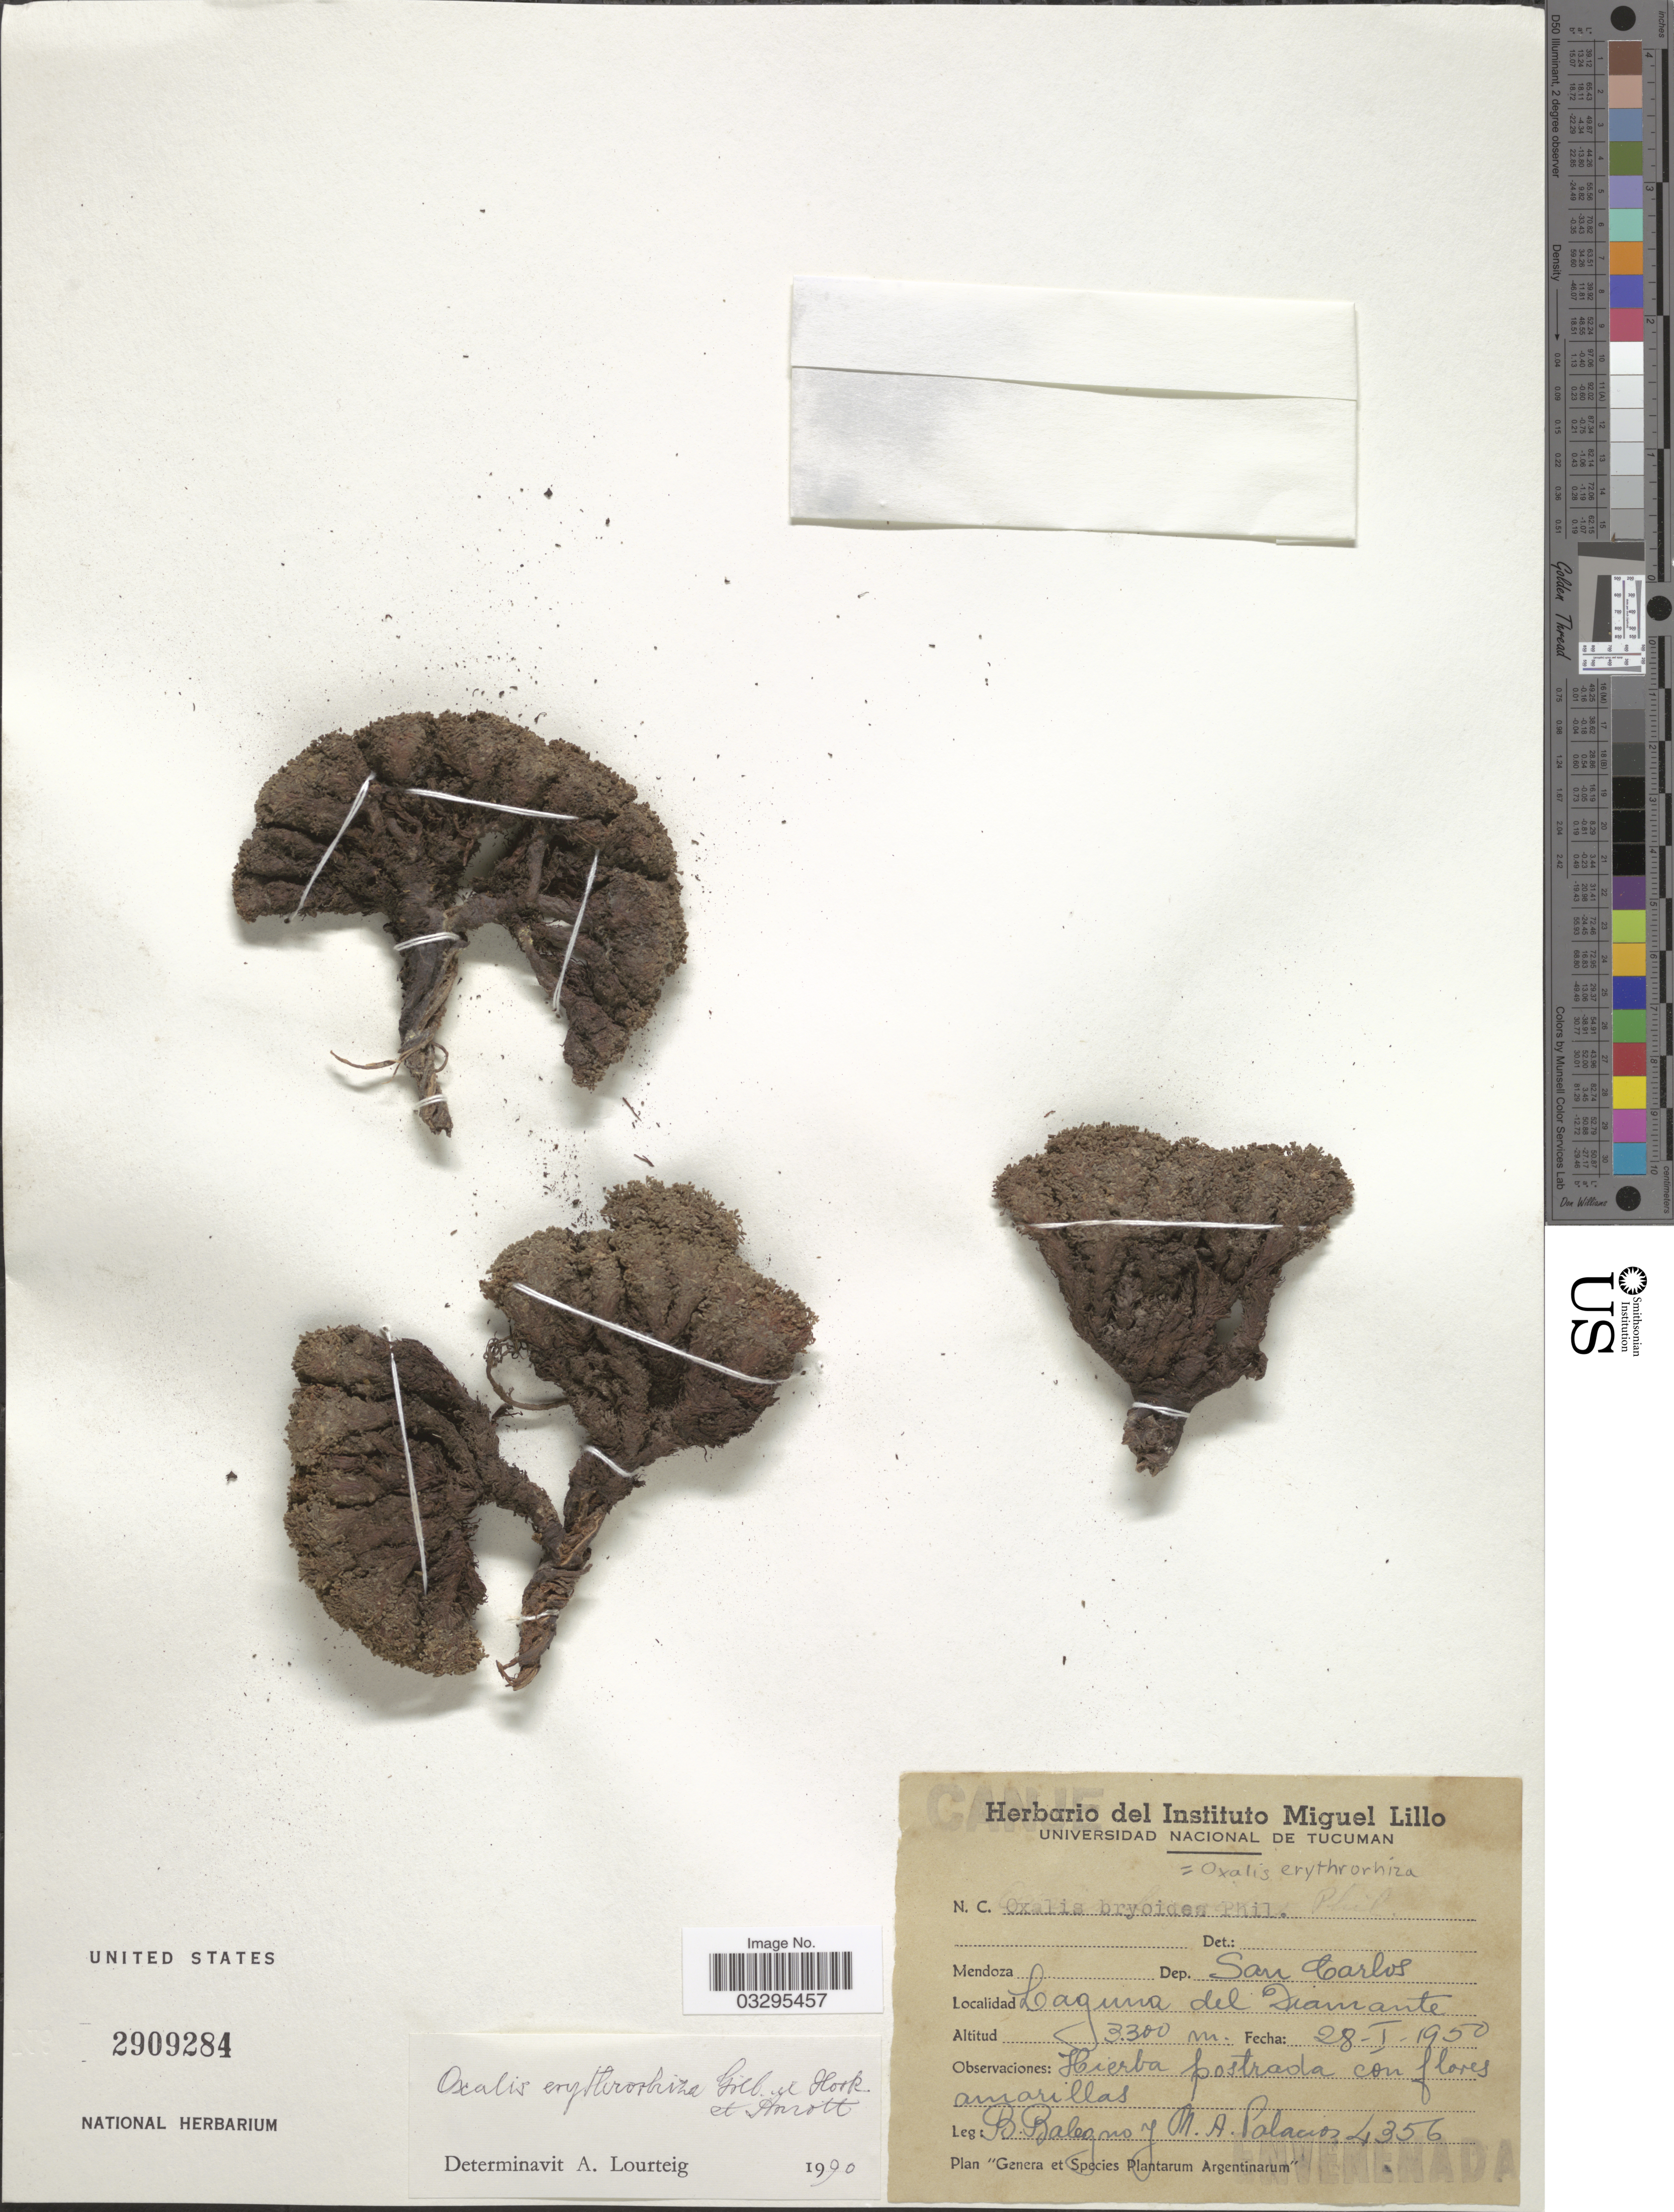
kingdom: Plantae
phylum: Tracheophyta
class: Magnoliopsida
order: Oxalidales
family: Oxalidaceae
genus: Oxalis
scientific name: Oxalis erythrorhiza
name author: Gillies ex Hook. & Arn.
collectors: B. Balegno & M. Palacios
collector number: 4356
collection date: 1950-01-28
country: Argentina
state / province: Tucuman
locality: Dep. San Carlos. Laguna del Diamante.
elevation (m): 3300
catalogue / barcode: US 2909284